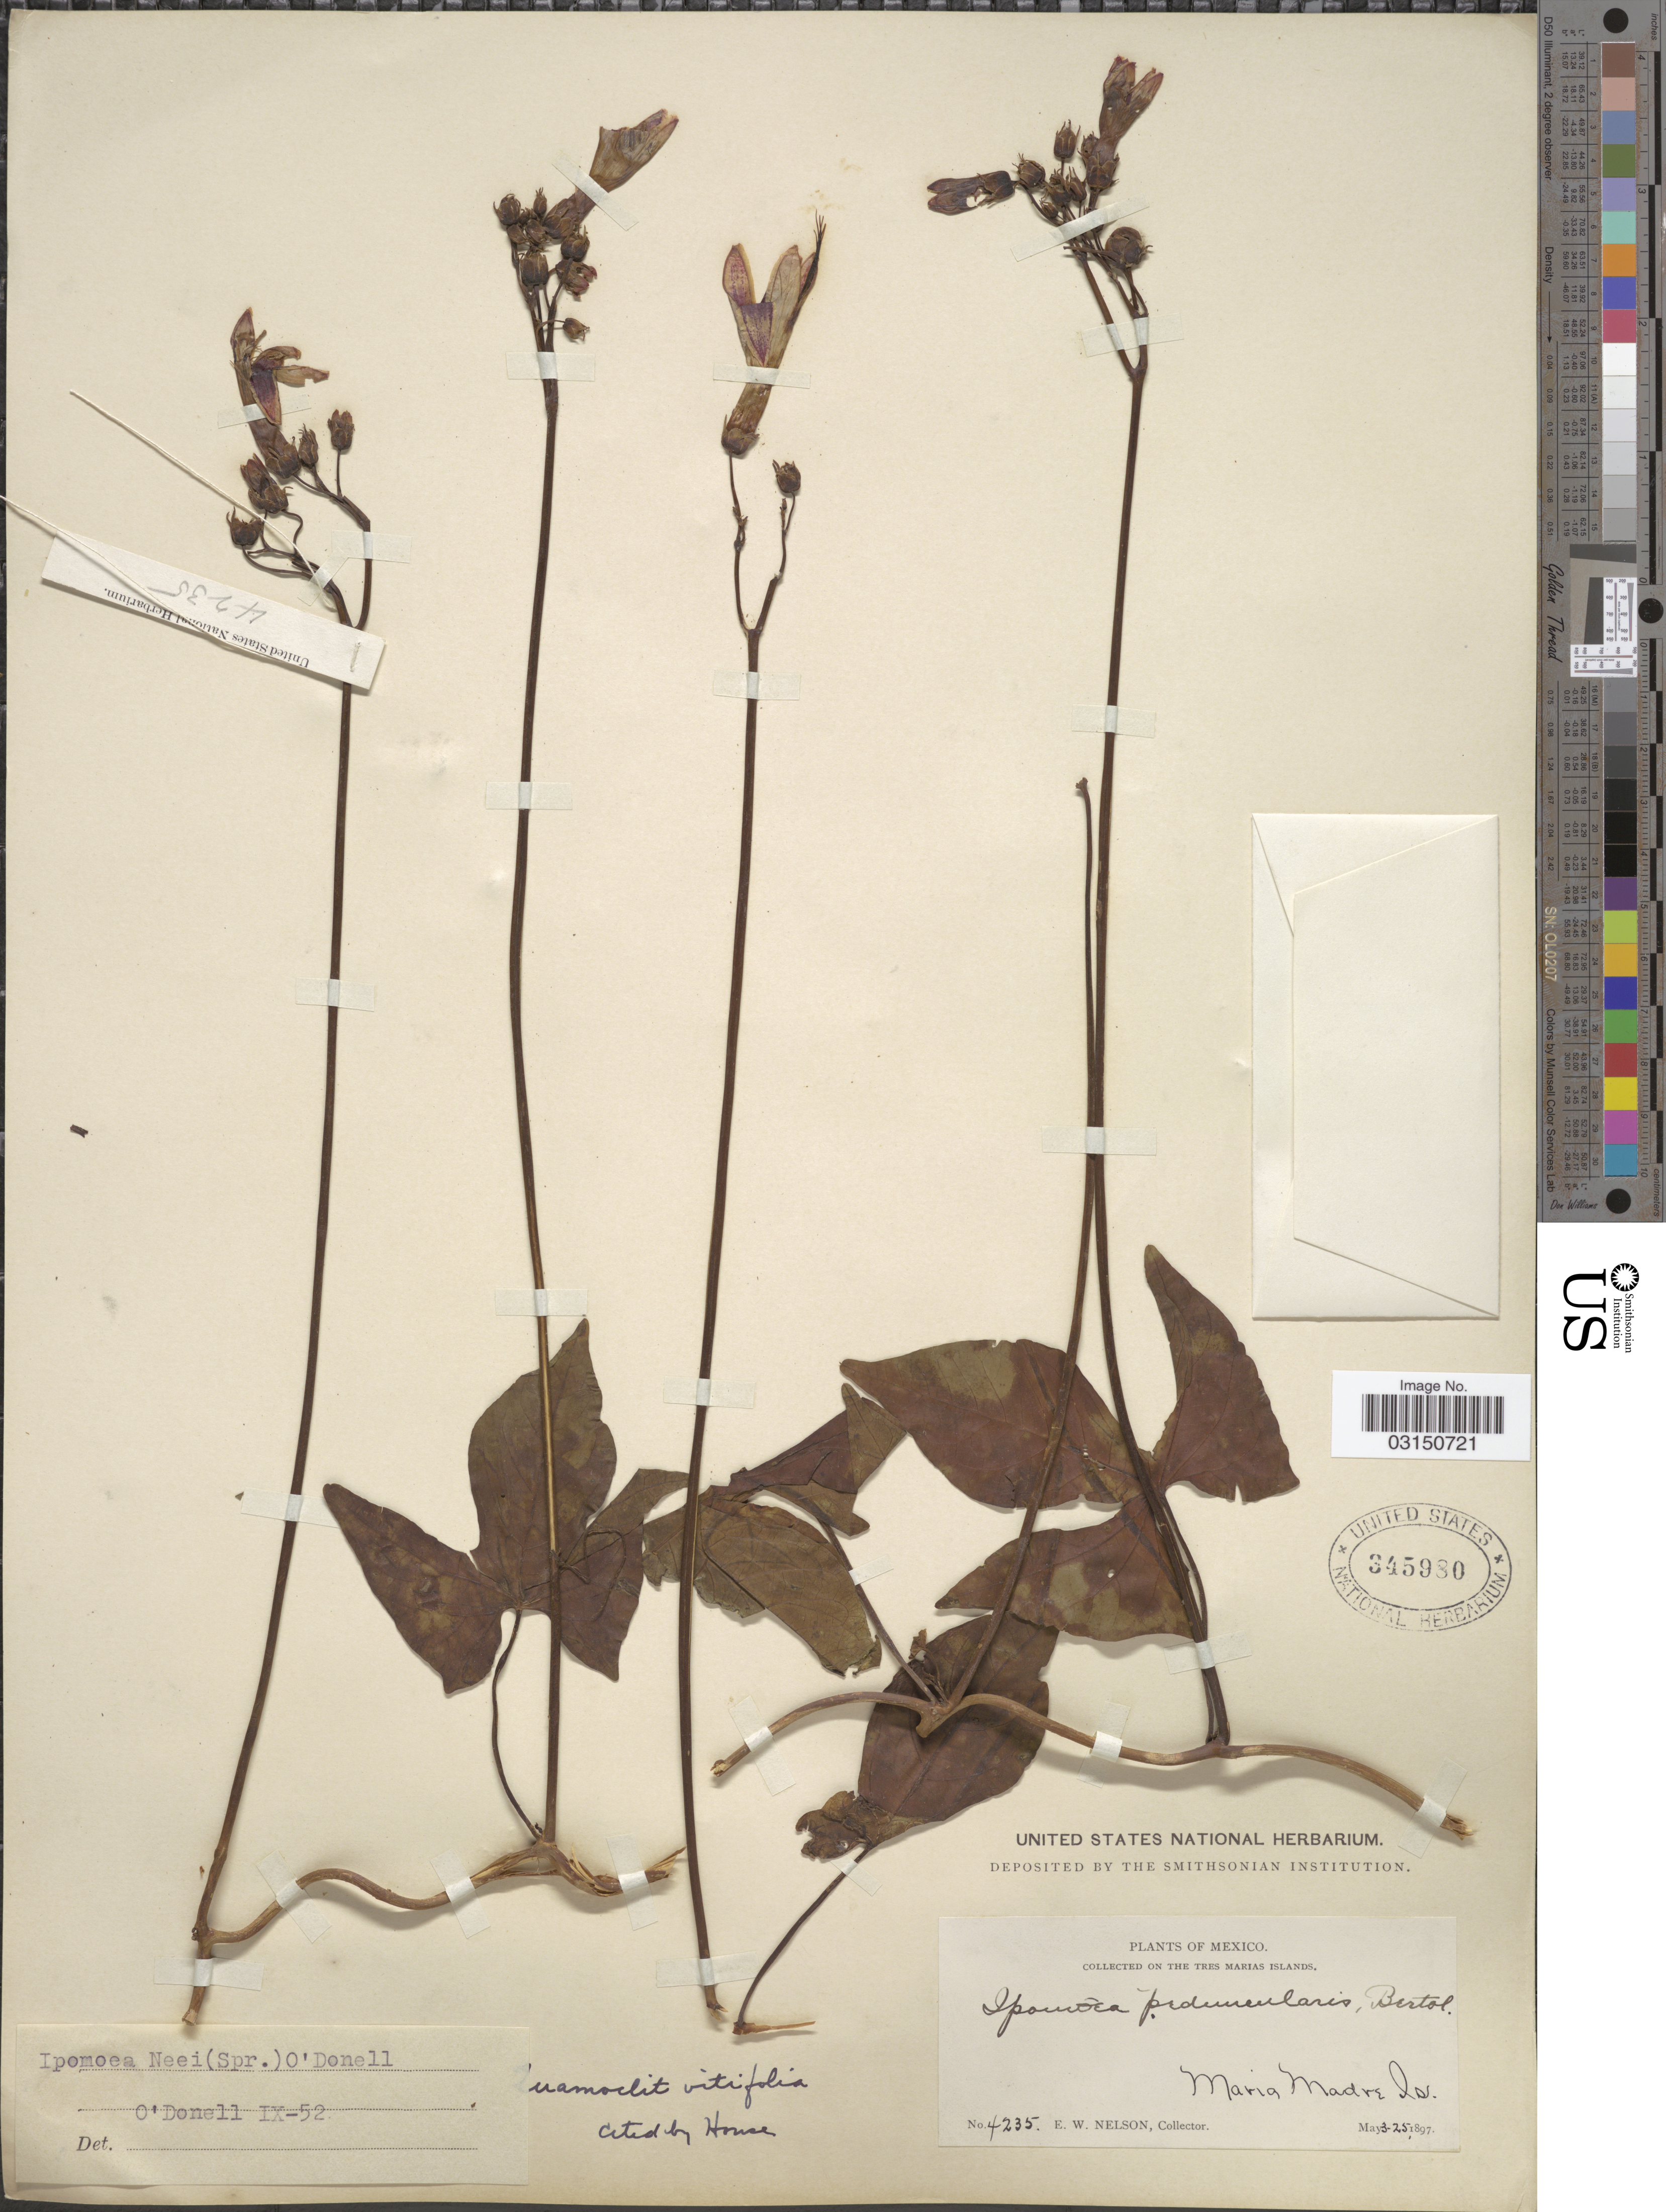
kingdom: Plantae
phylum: Tracheophyta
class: Magnoliopsida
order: Solanales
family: Convolvulaceae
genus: Ipomoea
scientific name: Ipomoea neei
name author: (Spreng.) O'Donell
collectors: E. W. Nelson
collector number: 4235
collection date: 1897-05-03/1897-05-25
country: Mexico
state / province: Nayarit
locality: Tres Marias Islands. Maria Madre Is.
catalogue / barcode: US 345980